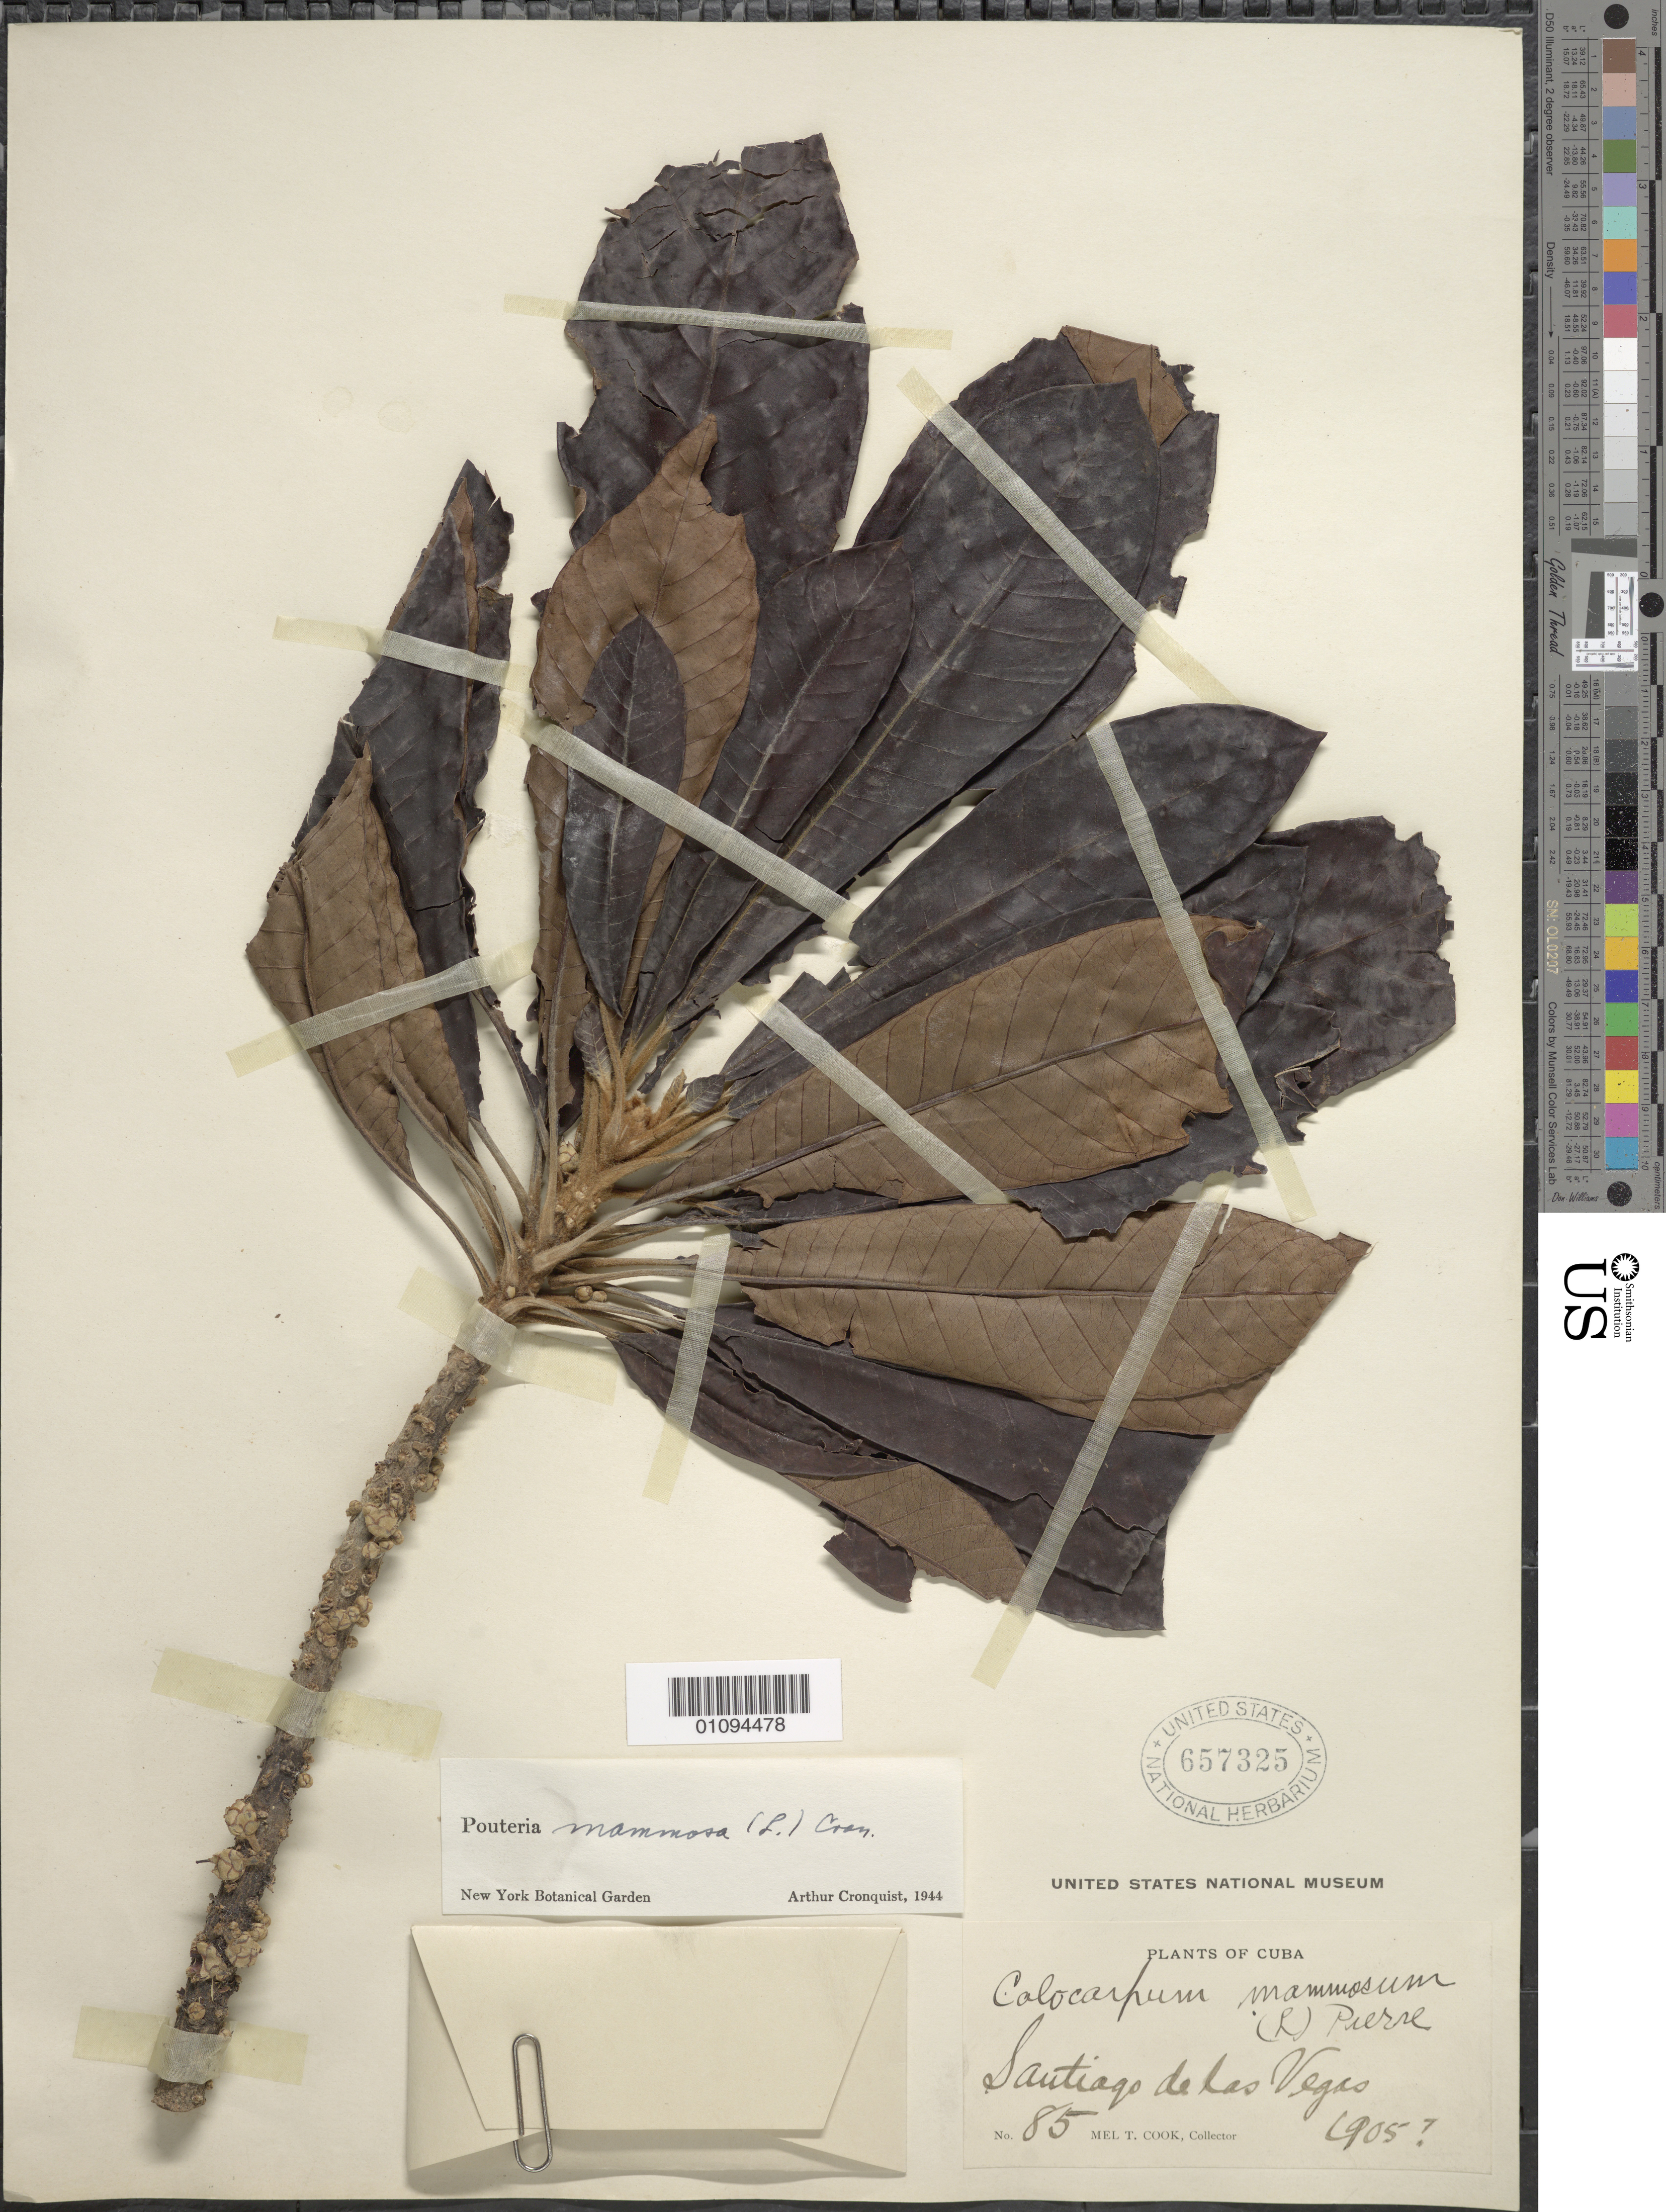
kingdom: Plantae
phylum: Tracheophyta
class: Magnoliopsida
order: Ericales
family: Sapotaceae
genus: Pouteria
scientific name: Pouteria mammosa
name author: (L.) Cronquist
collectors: M. T. Cook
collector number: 85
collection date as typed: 1905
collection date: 1905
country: Cuba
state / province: La Habana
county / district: Municipio Boyeros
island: Cuba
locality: Santiago de las Vegas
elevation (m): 97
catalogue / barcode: US 657325